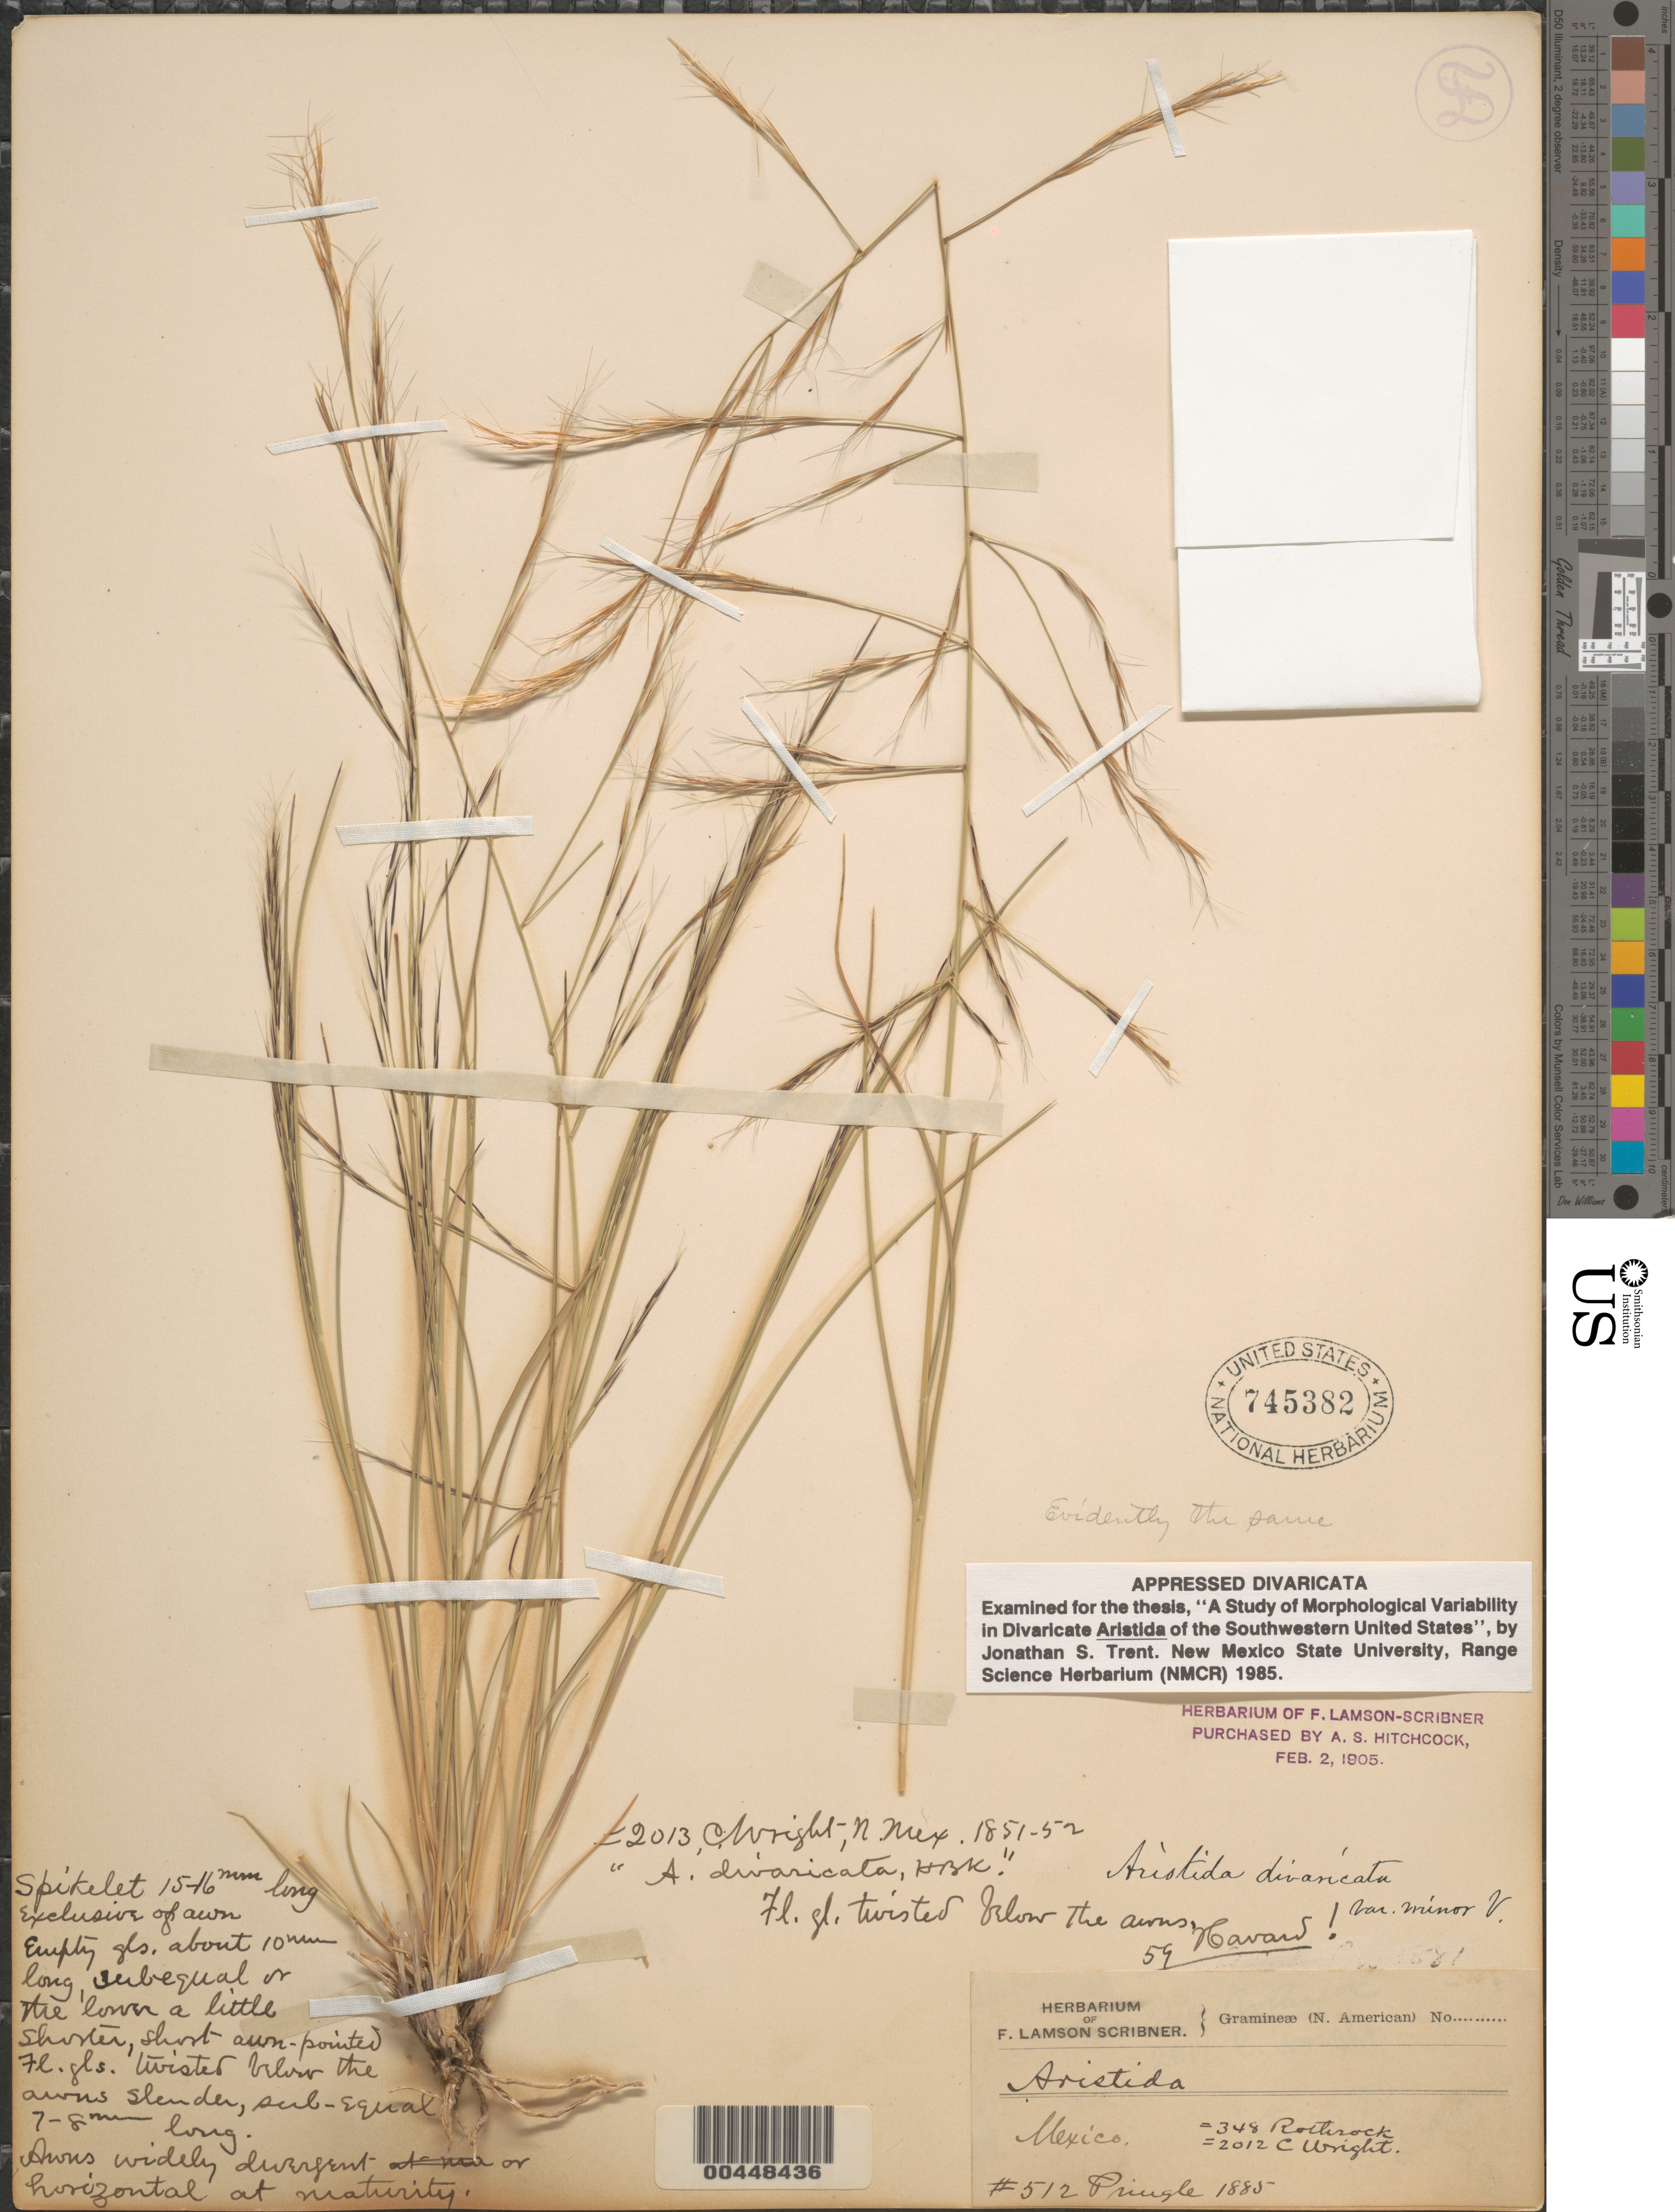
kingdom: Plantae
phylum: Tracheophyta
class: Liliopsida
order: Poales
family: Poaceae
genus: Aristida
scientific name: Aristida divaricata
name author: Humb. & Bonpl. ex Willd.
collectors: C. G. Pringle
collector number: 512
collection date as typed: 1885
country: Mexico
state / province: Durango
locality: San Ramon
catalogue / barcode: US 745382